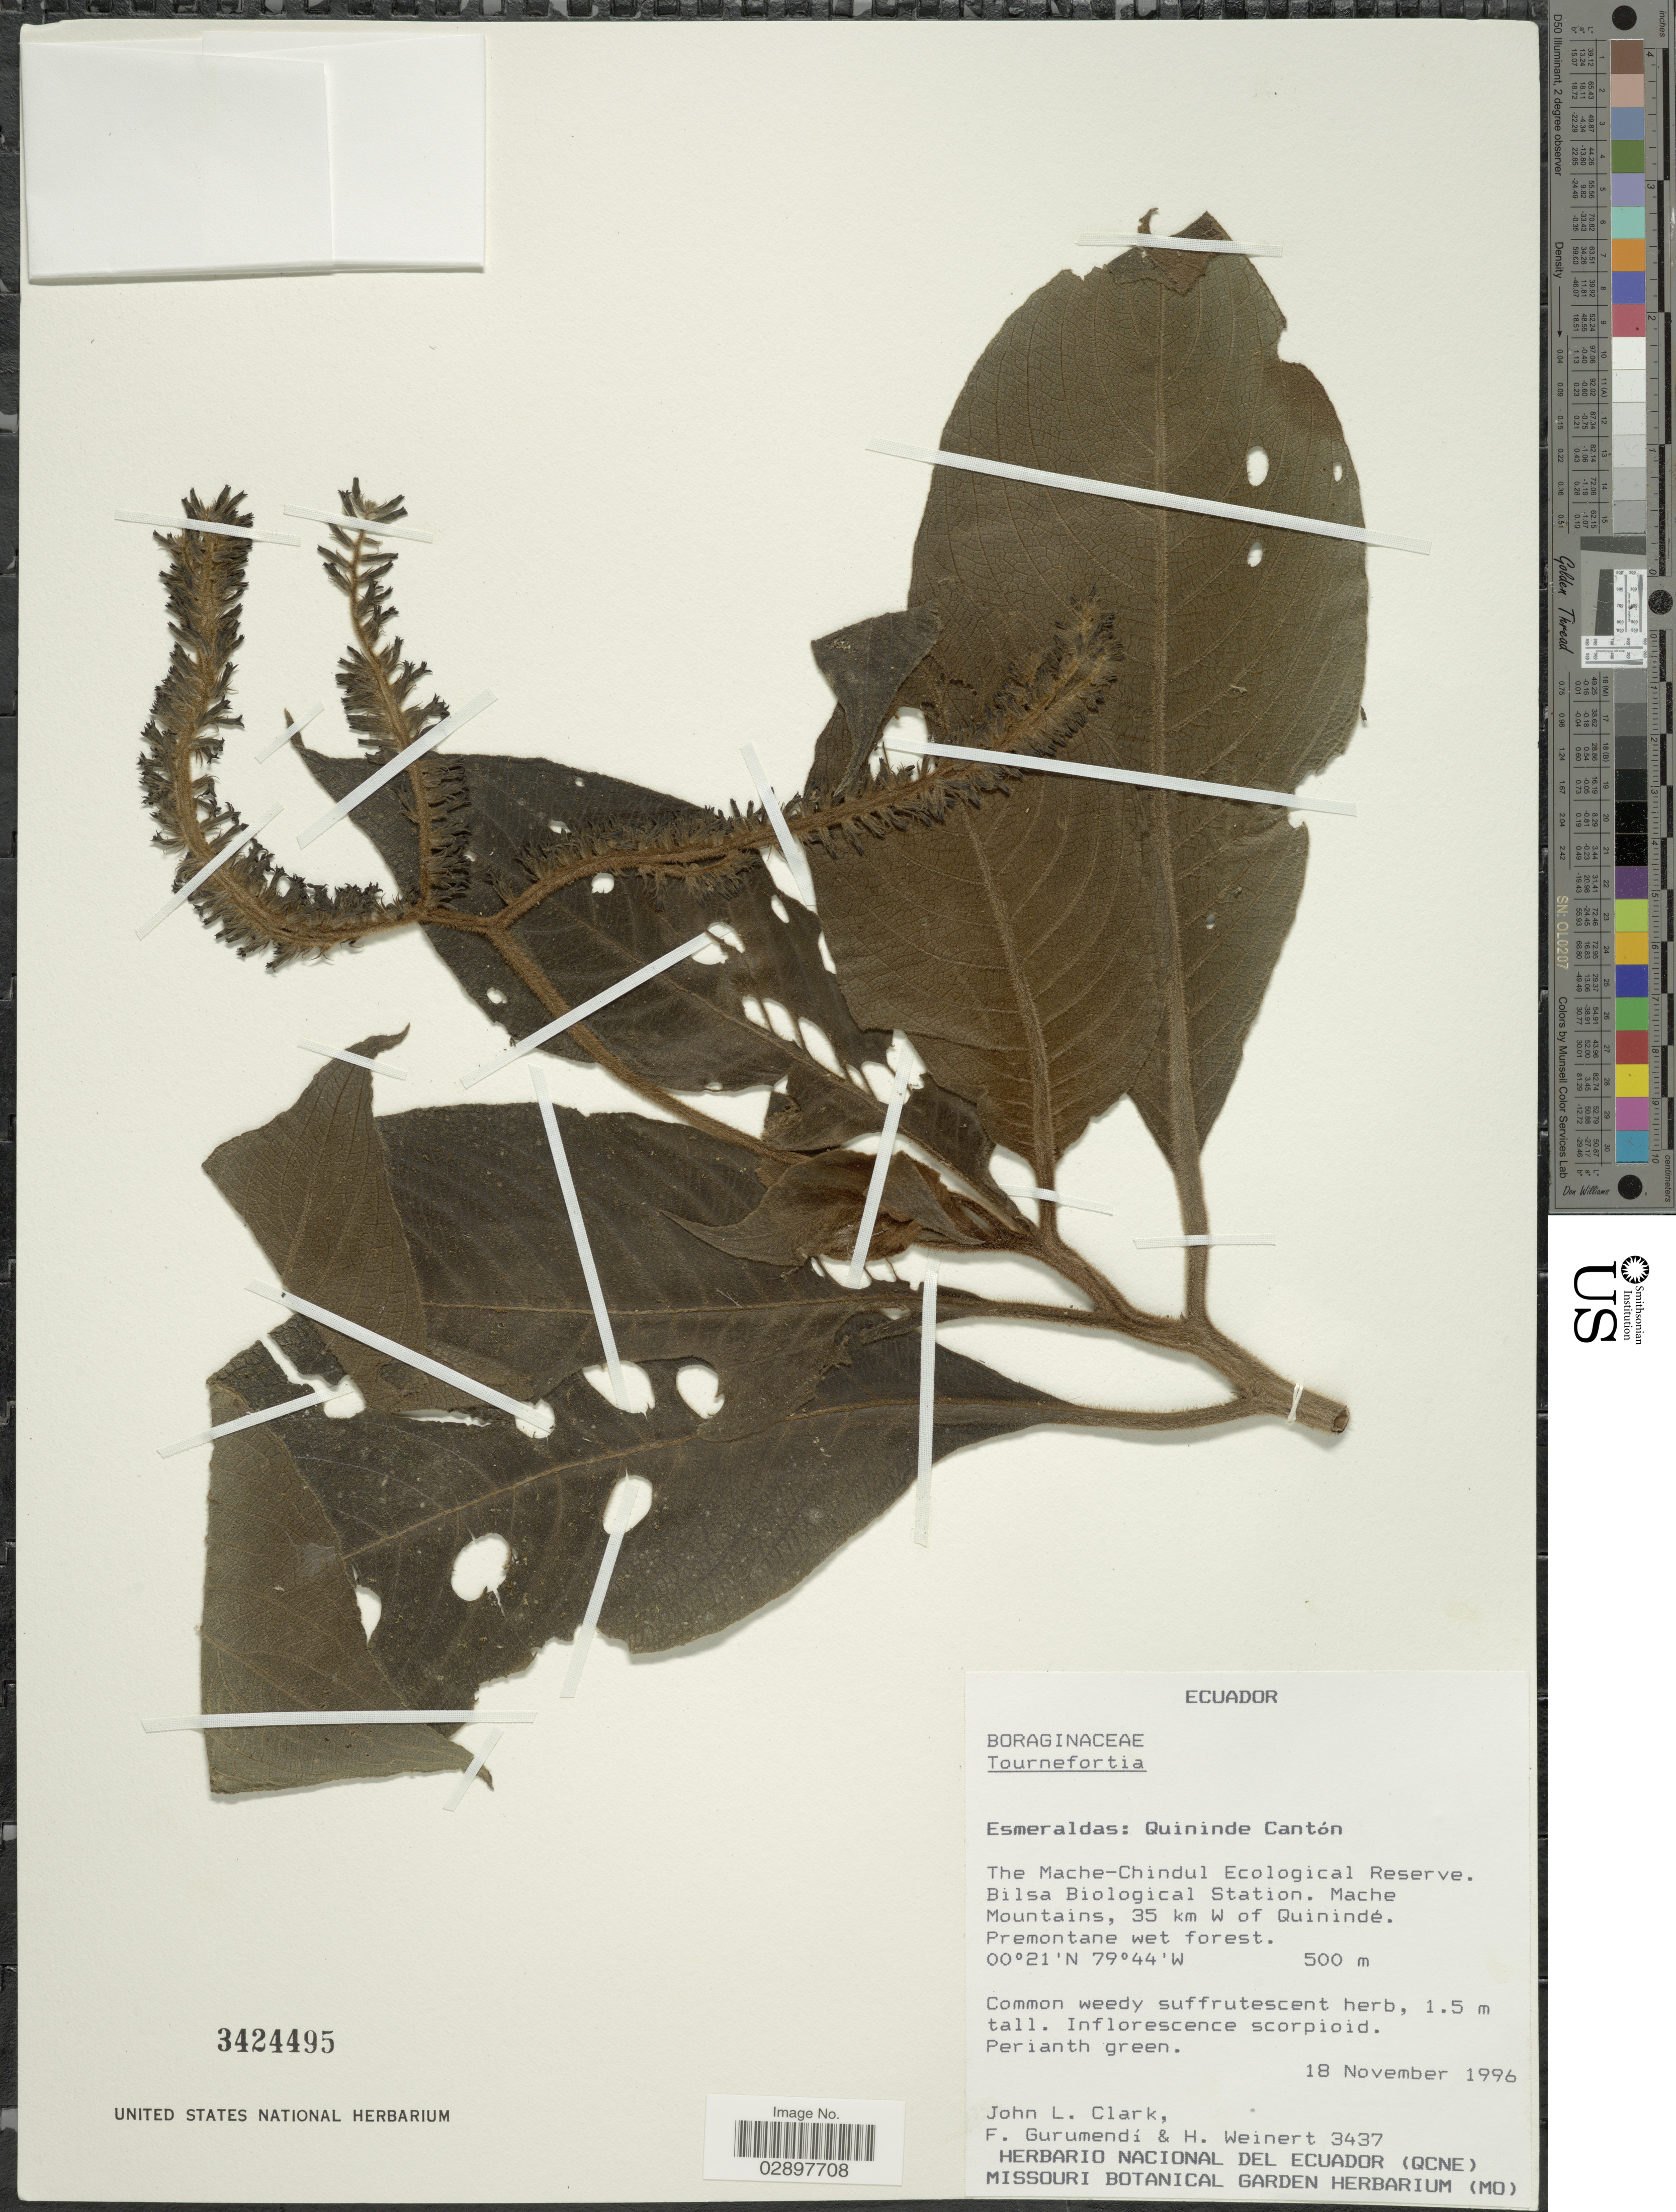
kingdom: Plantae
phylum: Tracheophyta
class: Magnoliopsida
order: Boraginales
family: Heliotropiaceae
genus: Tournefortia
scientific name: Tournefortia sp.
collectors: J. L. Clark, F. Gurumendí & H. Weinert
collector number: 3437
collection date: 1996-11-18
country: Ecuador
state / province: Esmeraldas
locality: Quininde Cantón. The Mache-Chindul Ecological Reserve. Bilsa Biological Station. Mache Mountains, 35 km W of Quinindé.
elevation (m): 500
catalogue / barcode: US 3424495